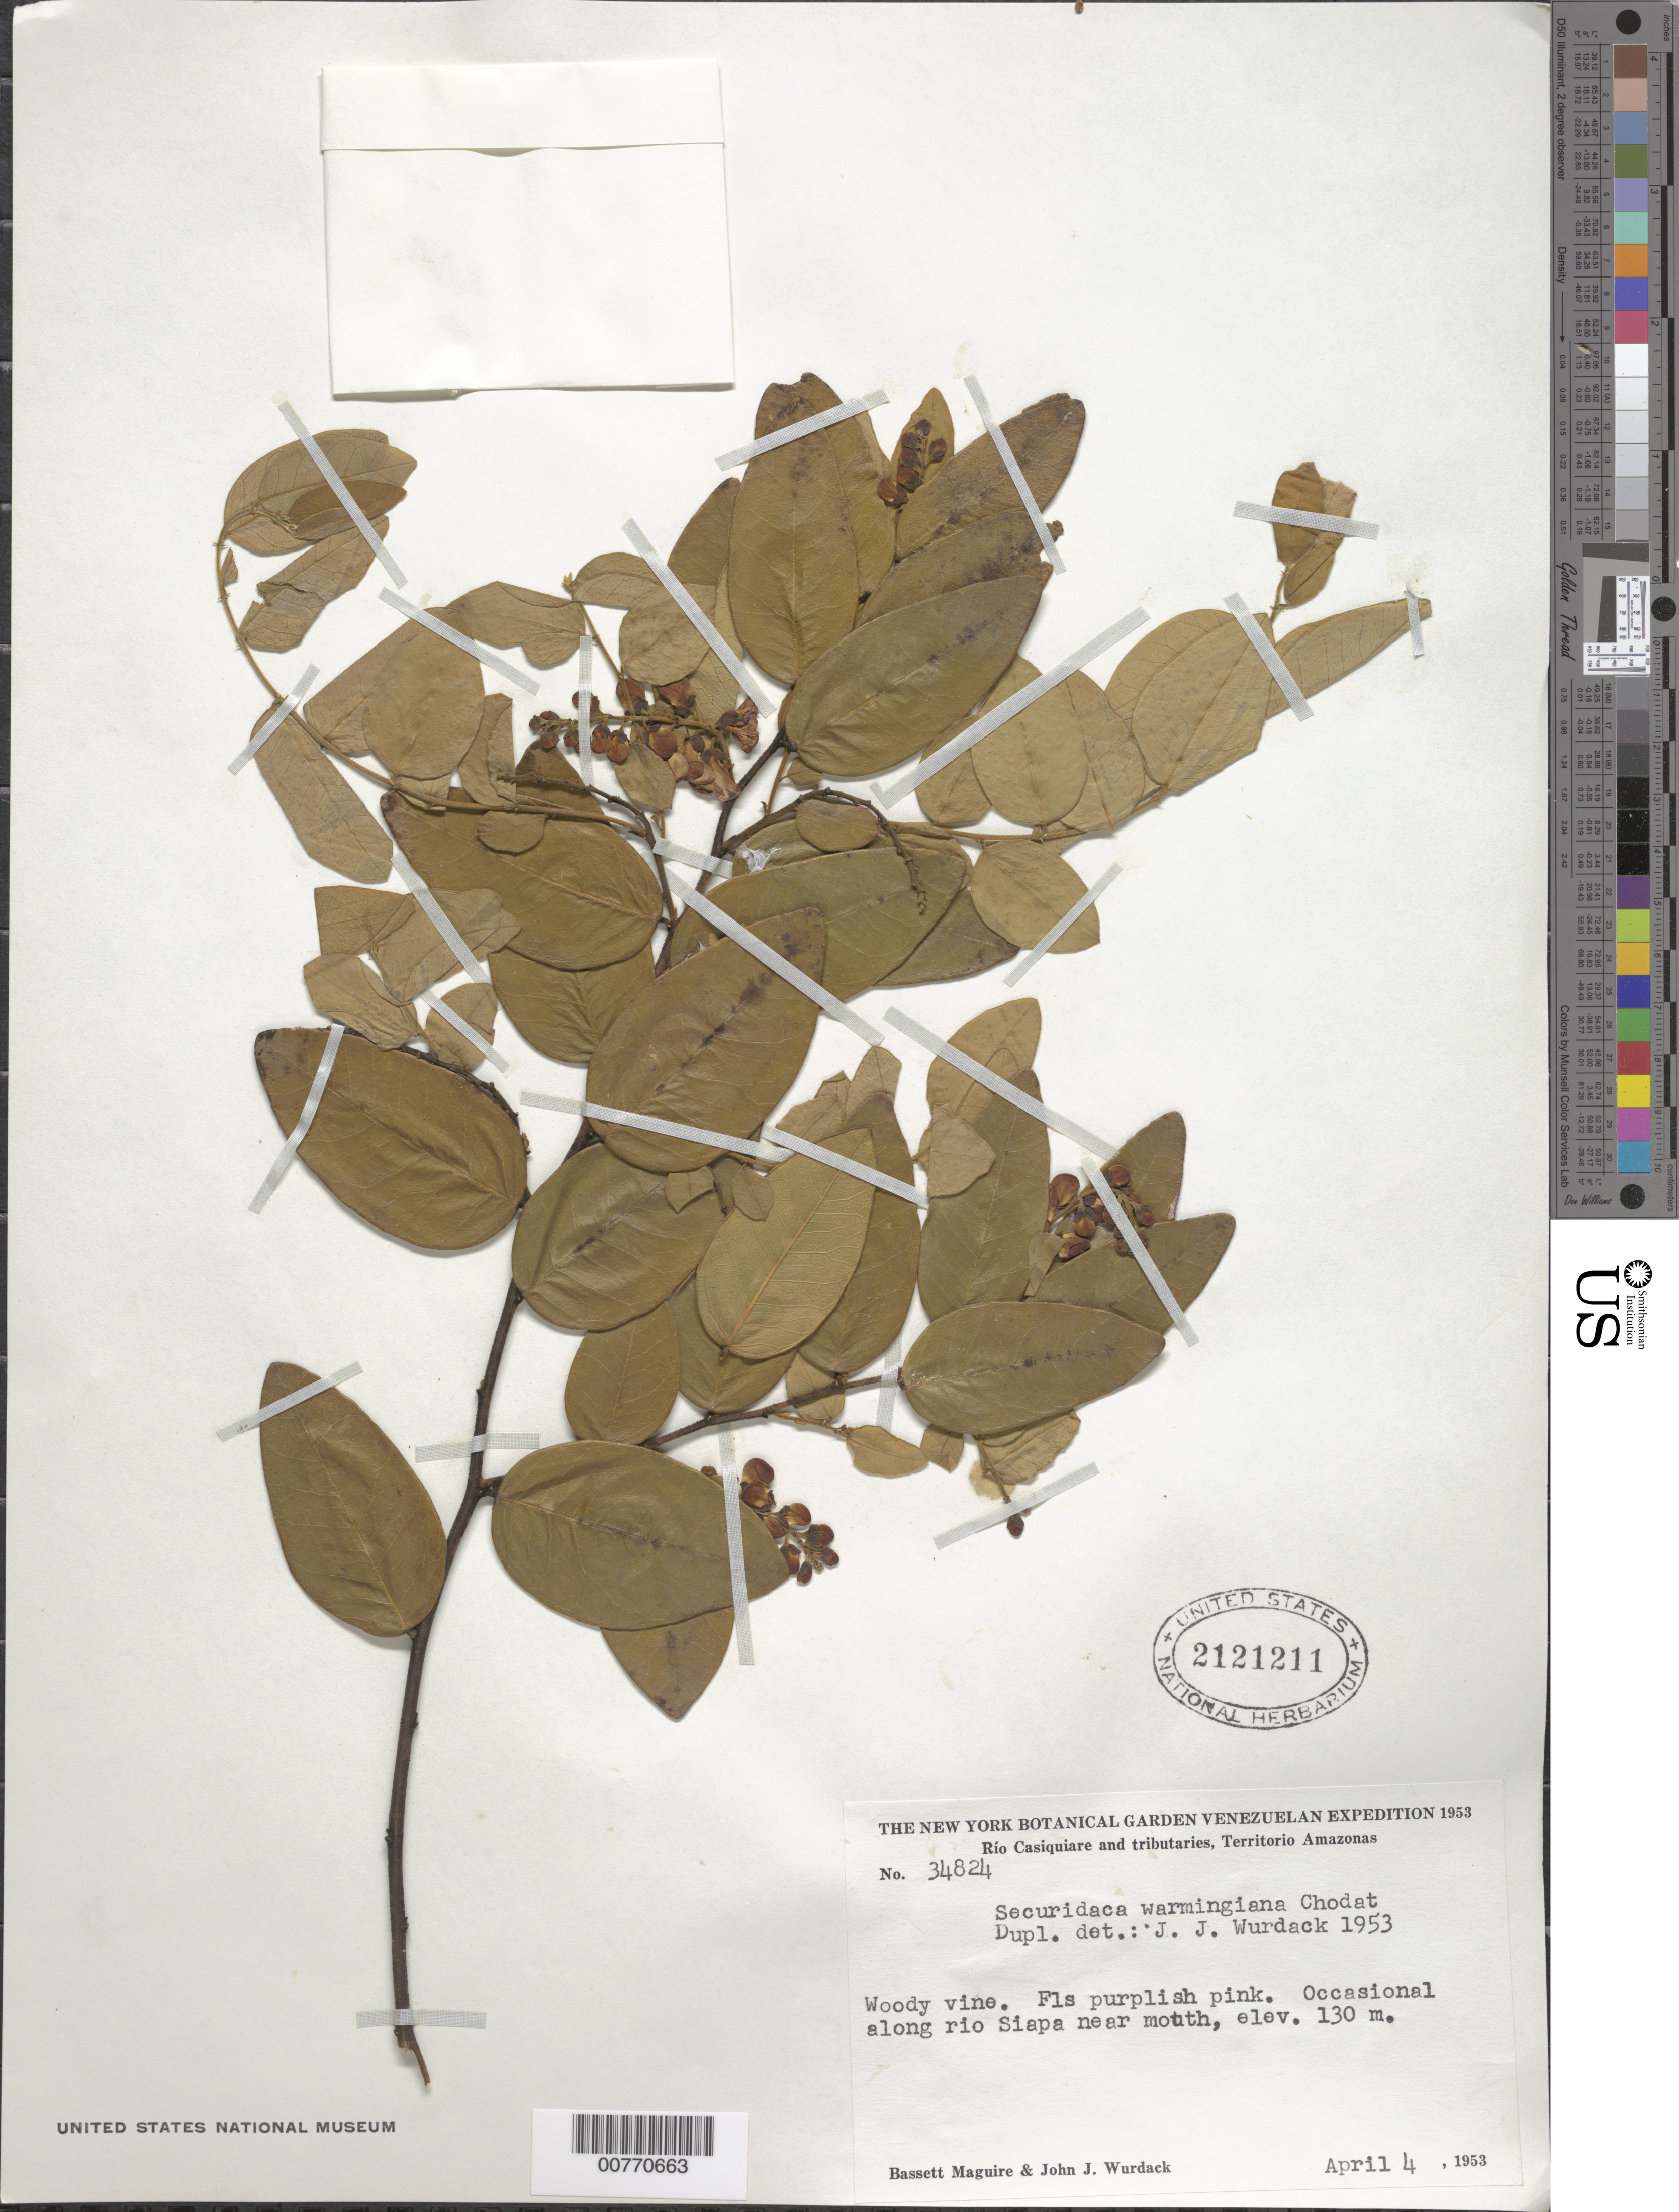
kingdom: Plantae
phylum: Tracheophyta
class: Magnoliopsida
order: Fabales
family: Polygalaceae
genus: Securidaca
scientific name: Securidaca warmingiana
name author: Chodat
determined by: Wurdack, John J., (US), US (UNITED STATES)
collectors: B. Maguire & J. J. Wurdack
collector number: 34824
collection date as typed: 4-Apr-53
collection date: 1953-04-04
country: Venezuela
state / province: Amazonas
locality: Río Siapa, Río Casiquiare, near mouth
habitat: Along river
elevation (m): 130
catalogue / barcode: US 2121211